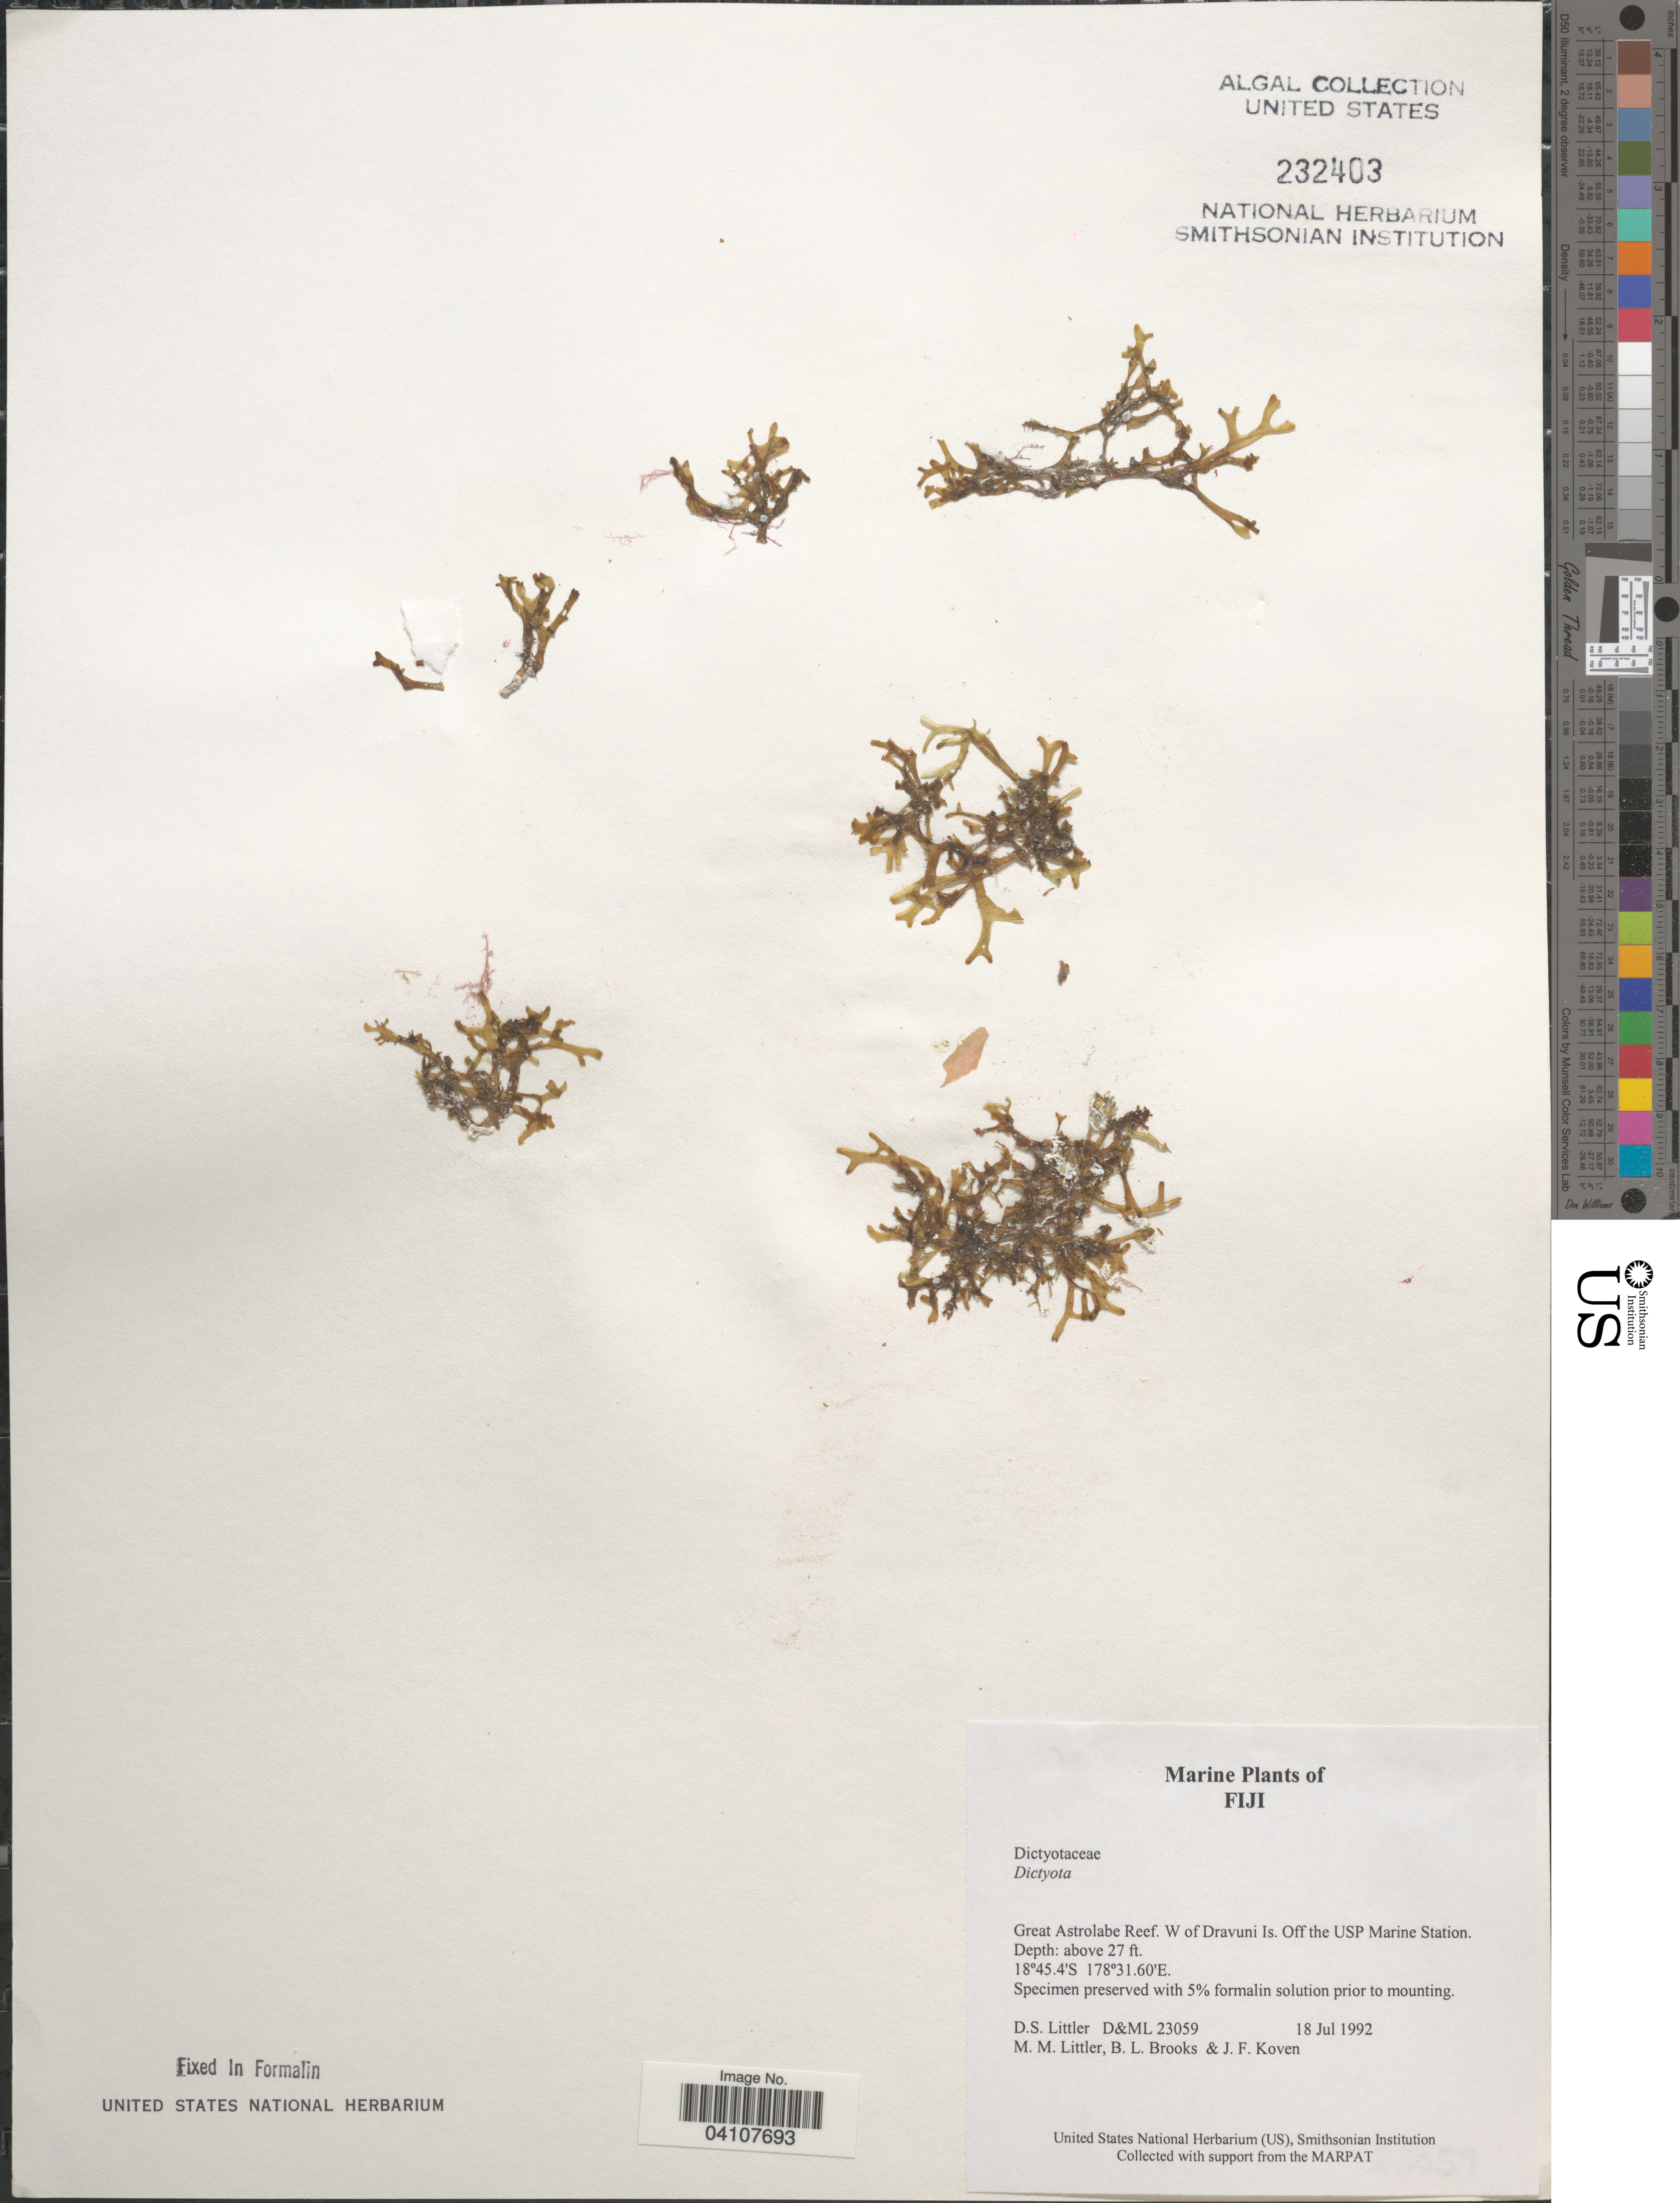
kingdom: Chromista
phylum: Ochrophyta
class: Phaeophyceae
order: Dictyotales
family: Dictyotaceae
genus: Dictyota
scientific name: Dictyota sp.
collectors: D. S. Littler, B. Brooks & J. Koven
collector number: D&ML23059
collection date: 1992-07-18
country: Fiji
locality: Great Astrolabe Reef. W of Dravuni Is. Off the USP Marine Station.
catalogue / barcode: US 232403